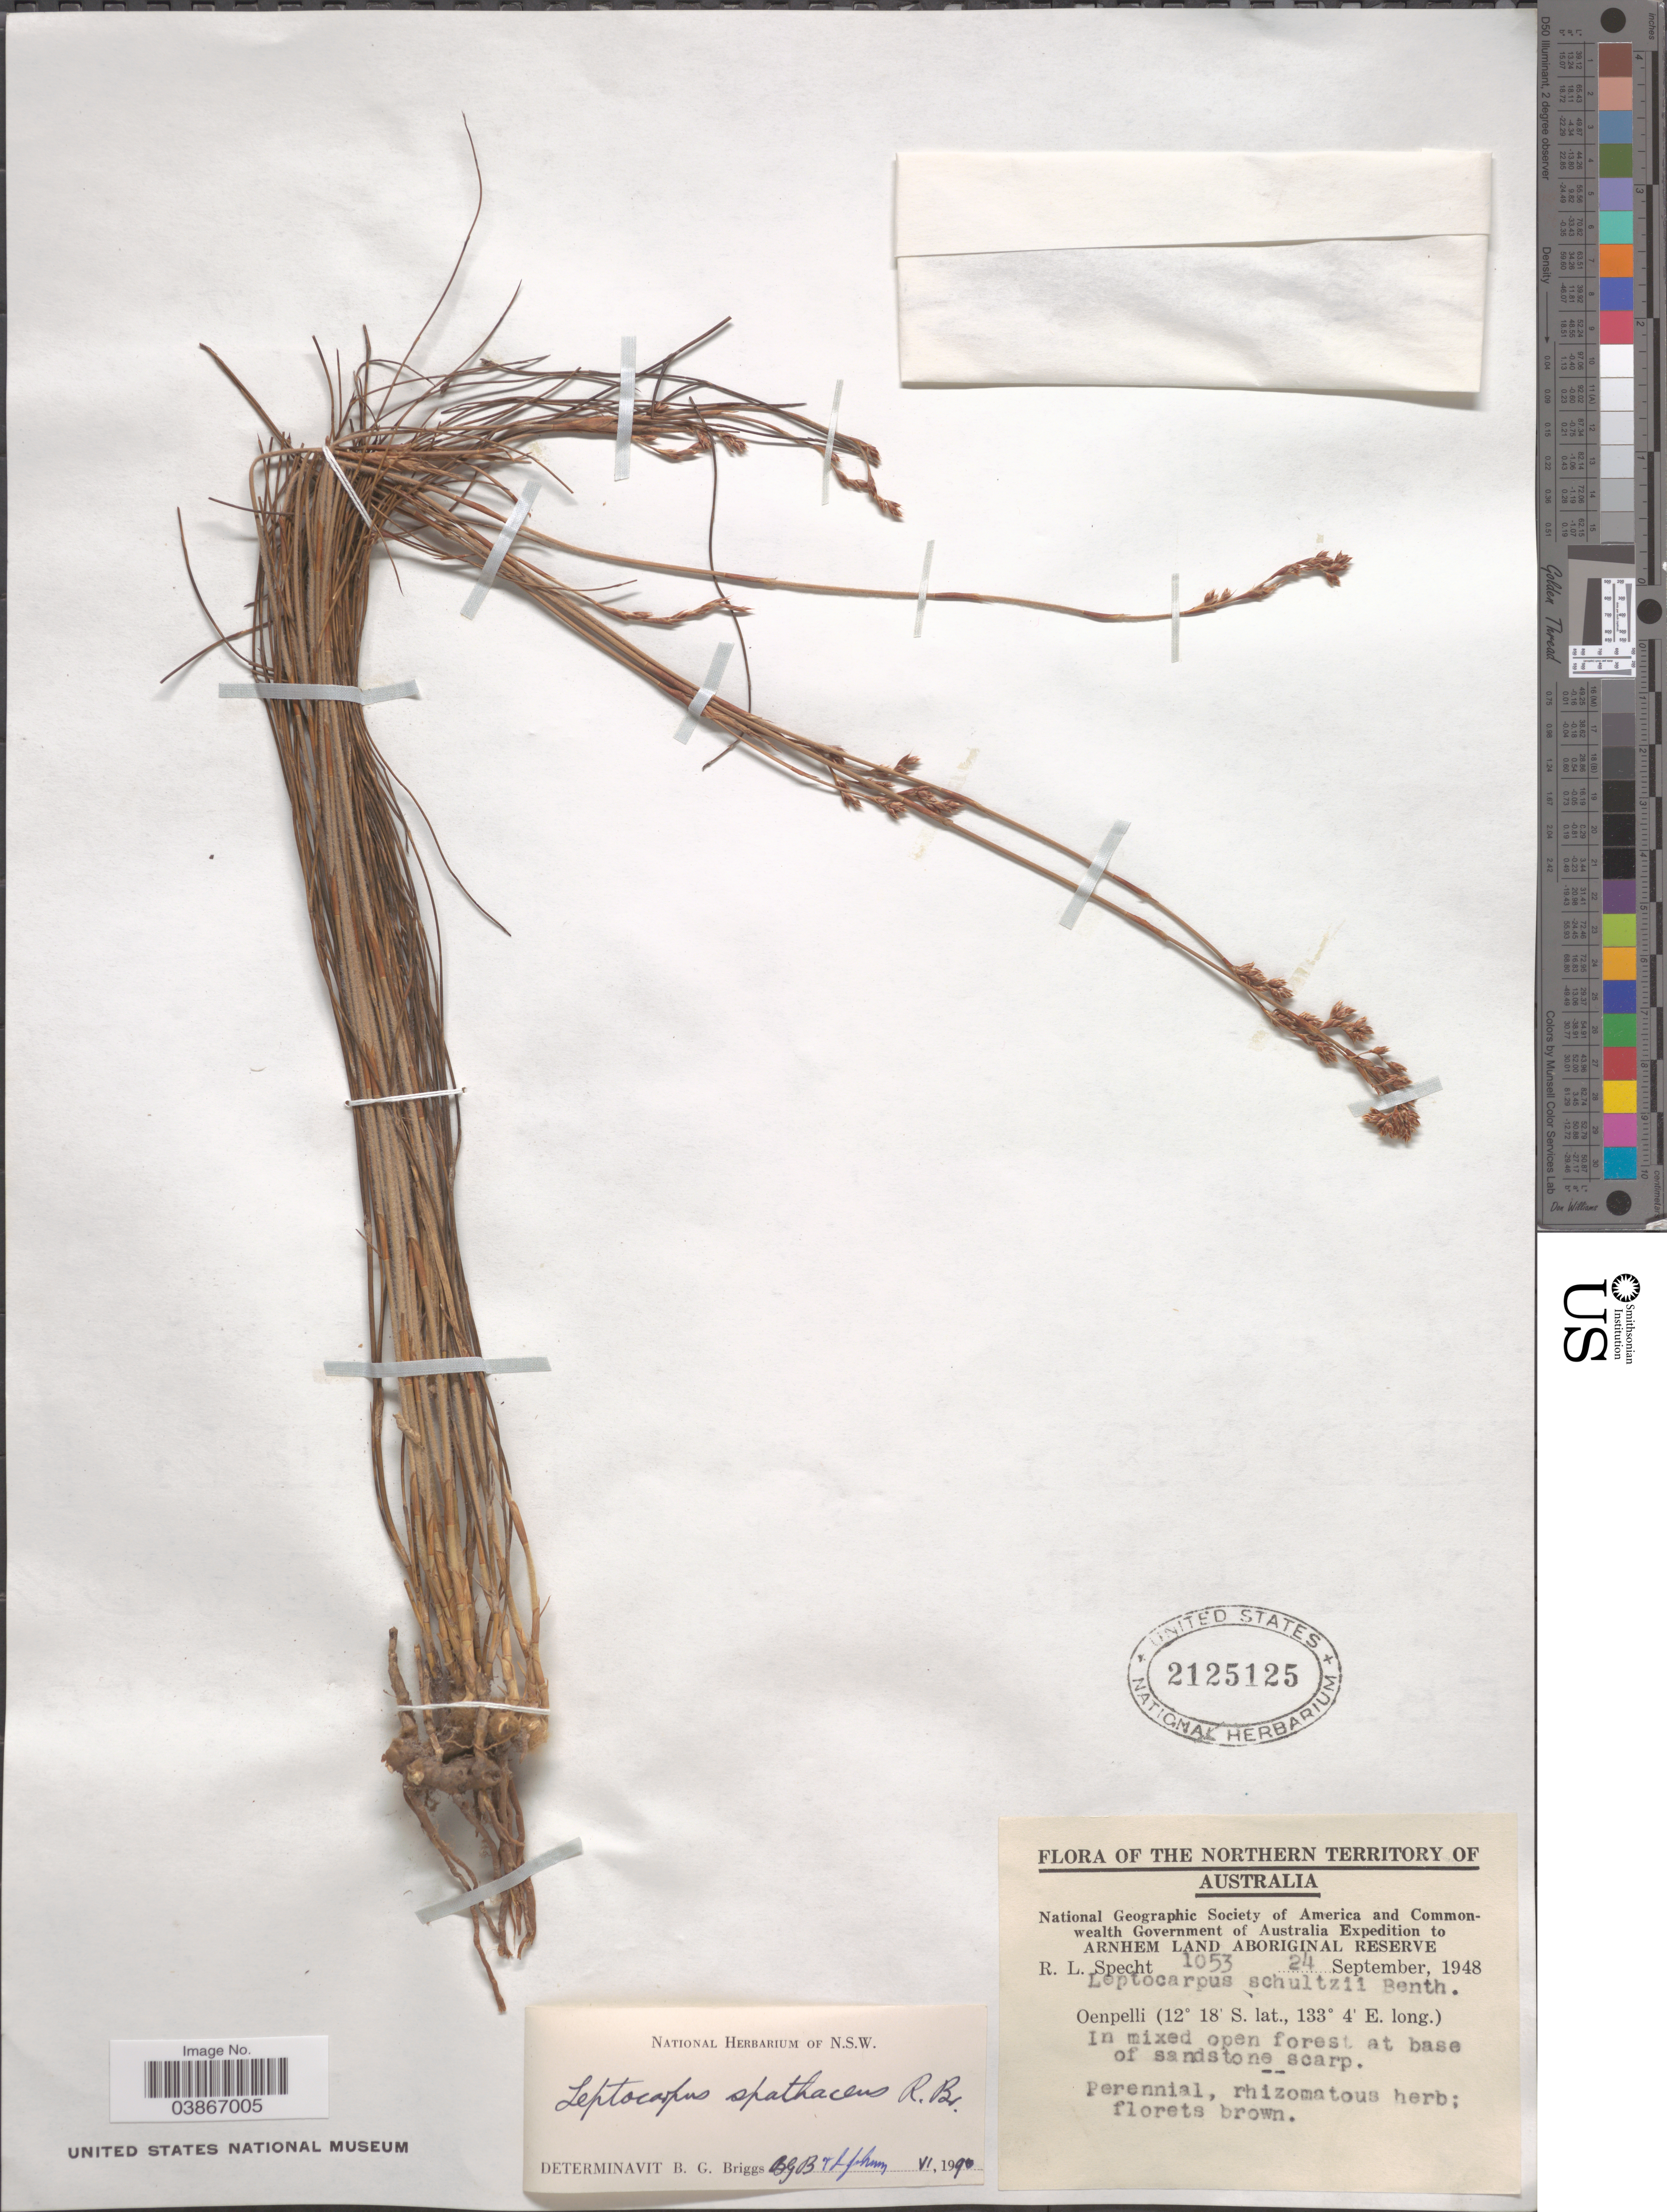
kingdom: Plantae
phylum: Tracheophyta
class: Liliopsida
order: Poales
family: Restionaceae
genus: Dapsilanthus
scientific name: Dapsilanthus spathaceus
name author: (R. Br.) B.G. Briggs & L.A.S. Johnson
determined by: Strong, Mark T., (BOT), Smithsonian Institution - National Museum of Natural History (UNITED STATES)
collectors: R. L. Specht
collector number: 1053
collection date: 1948-09-24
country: Australia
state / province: Northern Territory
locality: Anrhem Land Aborginal Reserve. Oenpelli.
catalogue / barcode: US 2125125